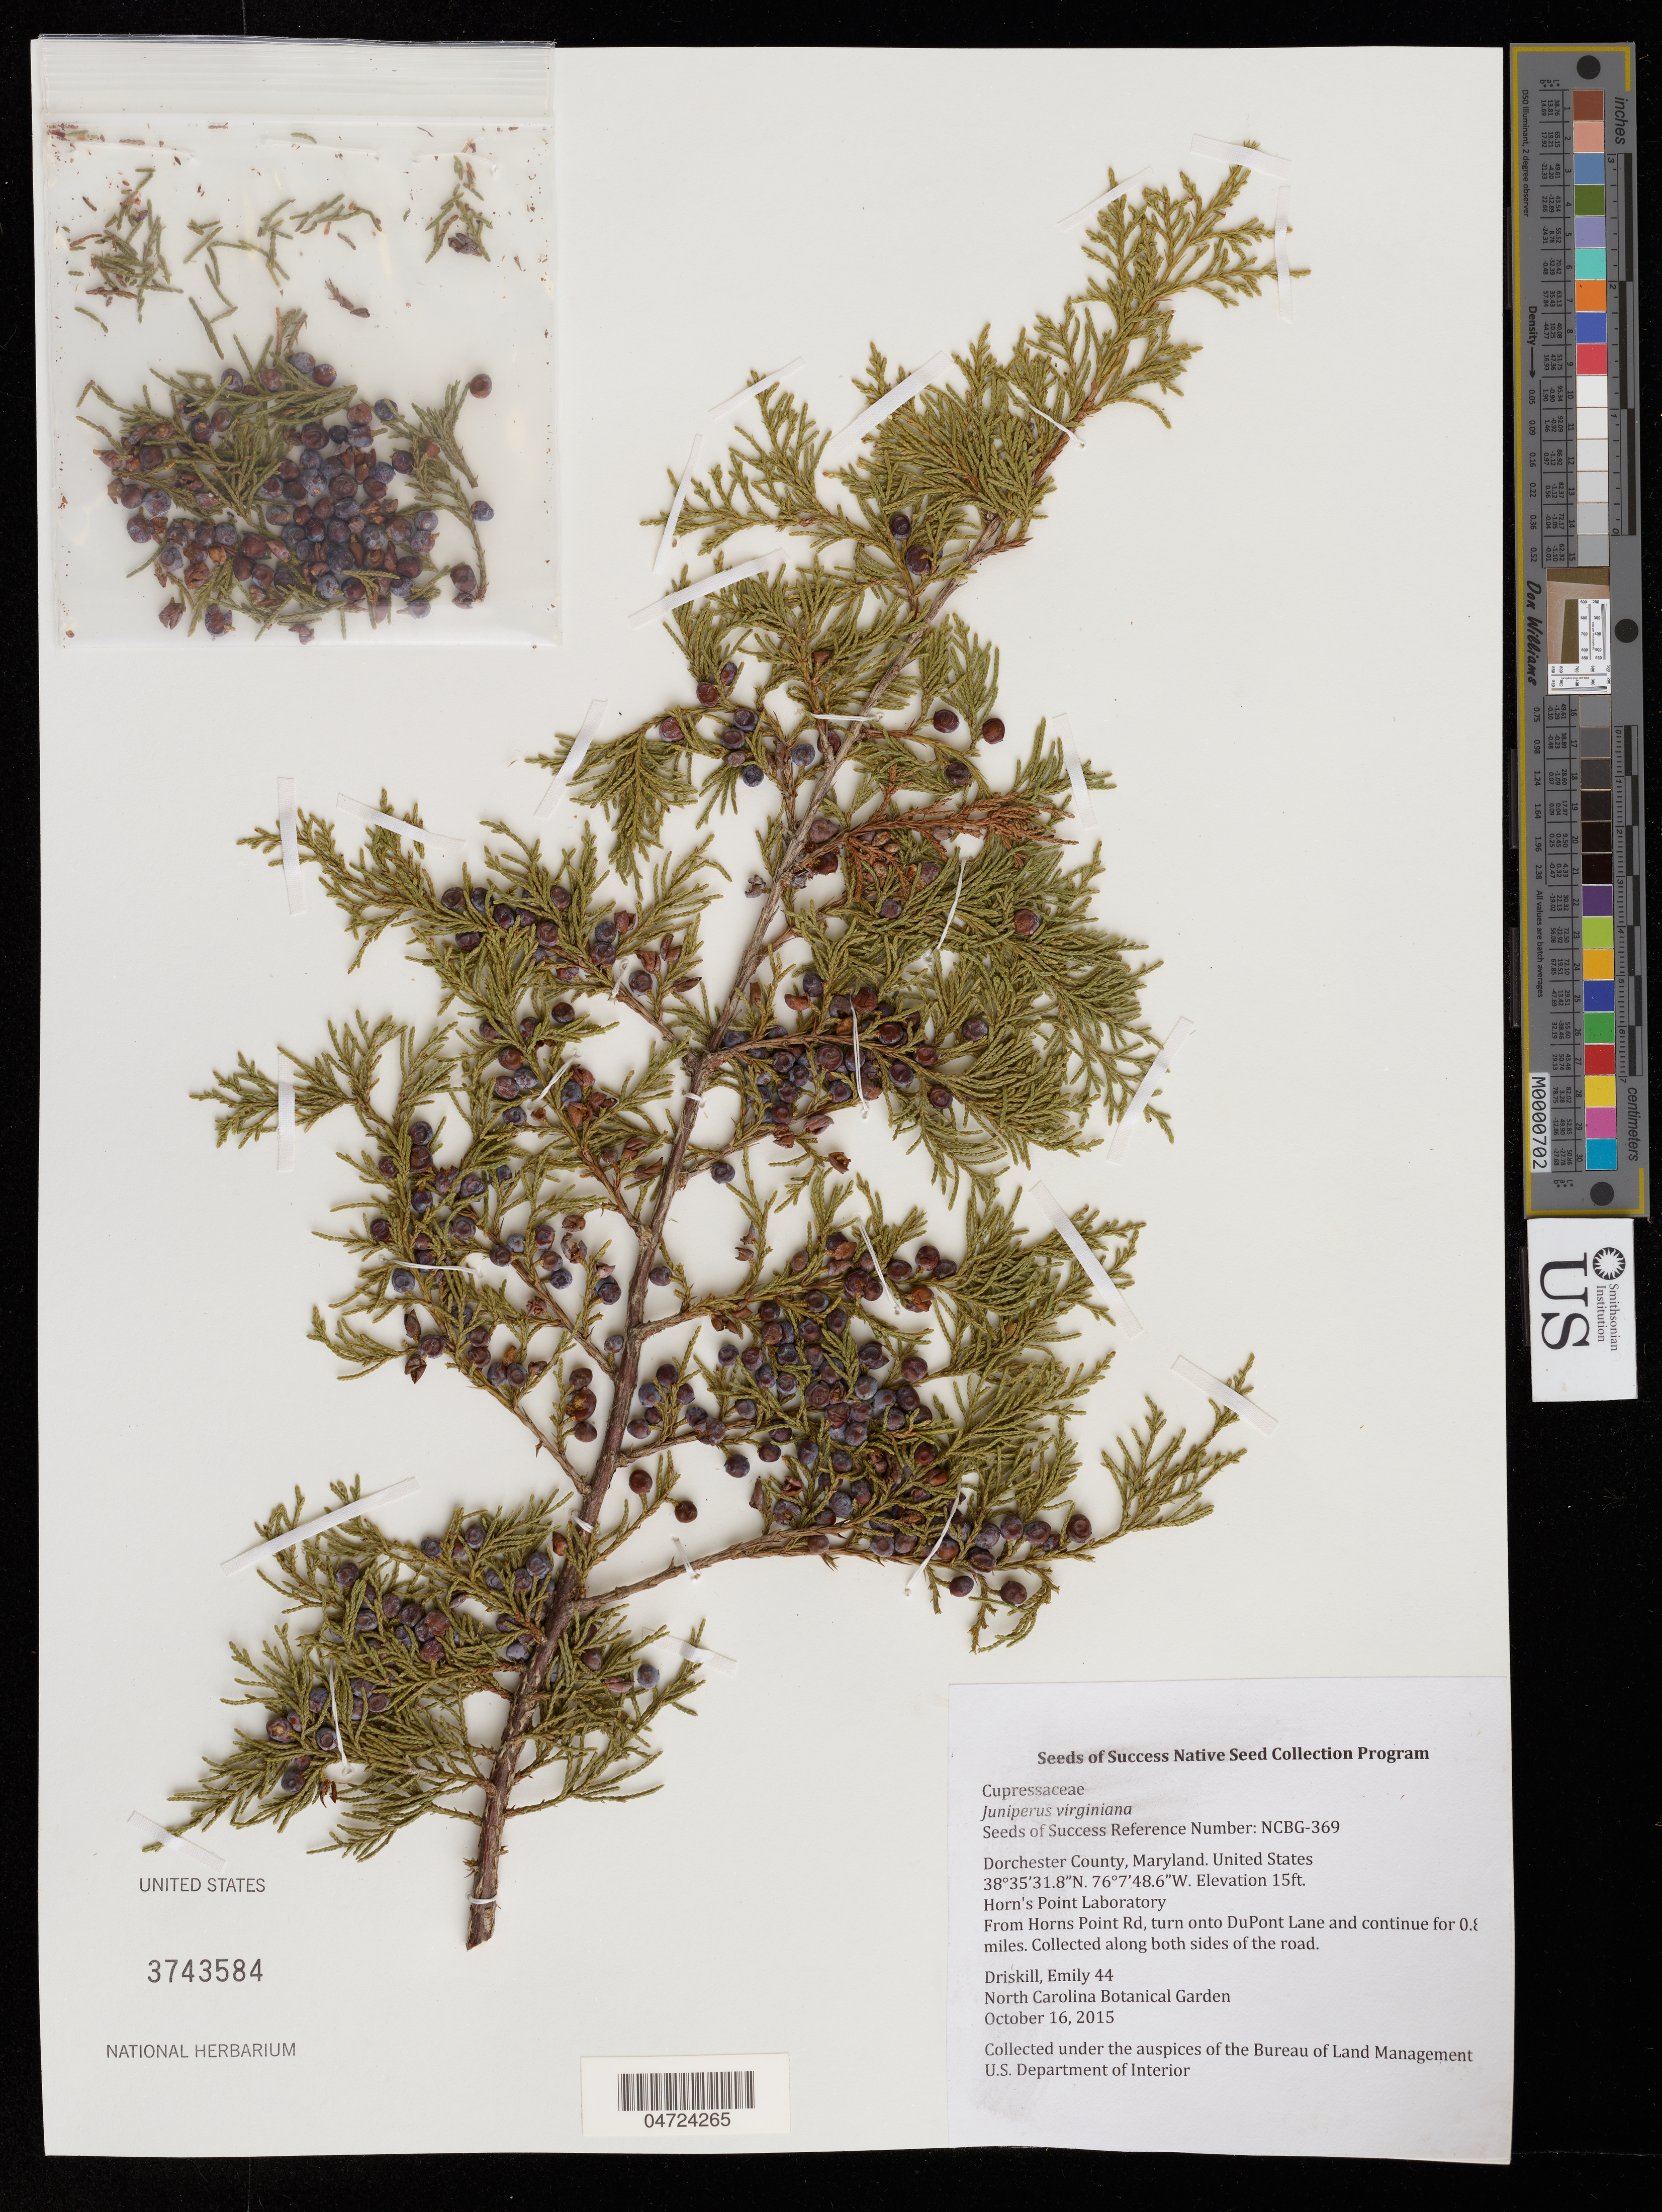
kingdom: Plantae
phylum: Tracheophyta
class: Pinopsida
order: Pinales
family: Cupressaceae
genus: Juniperus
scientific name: Juniperus virginiana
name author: L.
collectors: E. Driskill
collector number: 44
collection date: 2015-10-16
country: United States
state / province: Maryland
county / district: Dorchester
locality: Dorchester County. Horn's Point Laboratory. From Horns Point Rd, turn onto DuPont Lane and continue for 0.8 miles. Collected along both sides of the road.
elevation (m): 5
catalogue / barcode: US 3743584